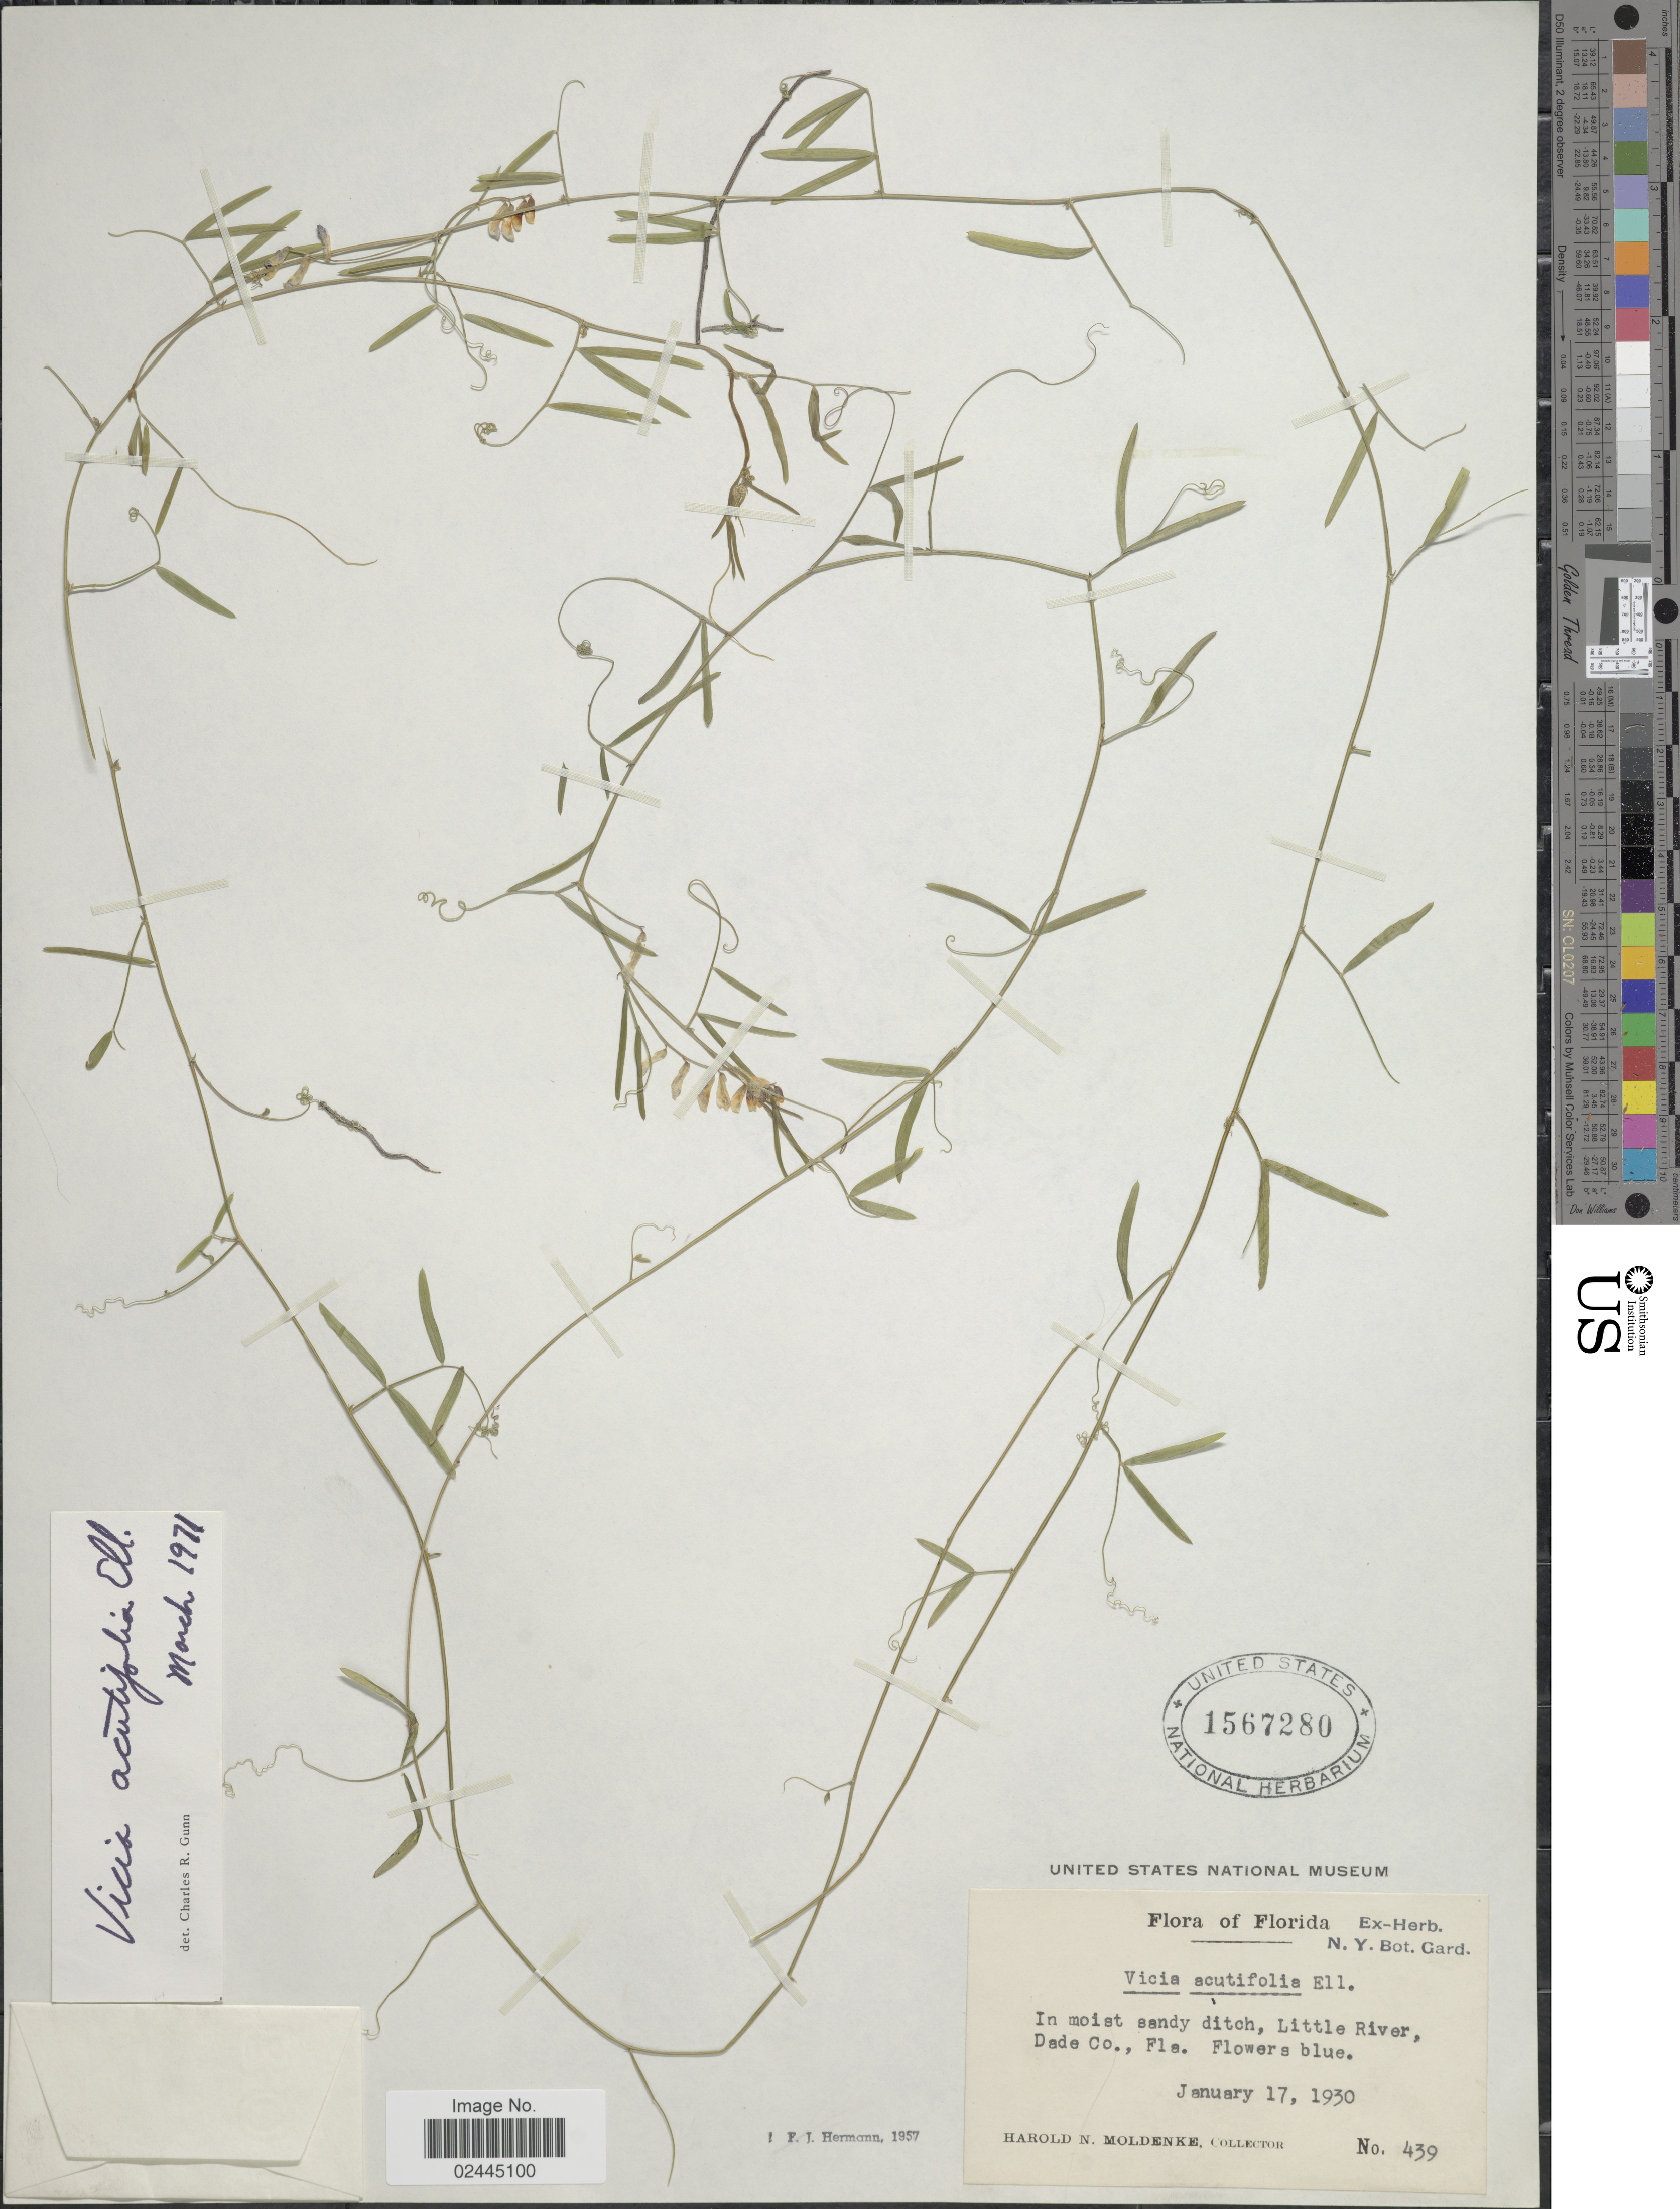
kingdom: Plantae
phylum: Tracheophyta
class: Magnoliopsida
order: Fabales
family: Fabaceae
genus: Vicia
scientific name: Vicia acutifolia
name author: Elliott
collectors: H. N. Moldenke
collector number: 439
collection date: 1930-01-17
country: United States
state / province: Florida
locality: Little River, Dade Co.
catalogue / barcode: US 1567280